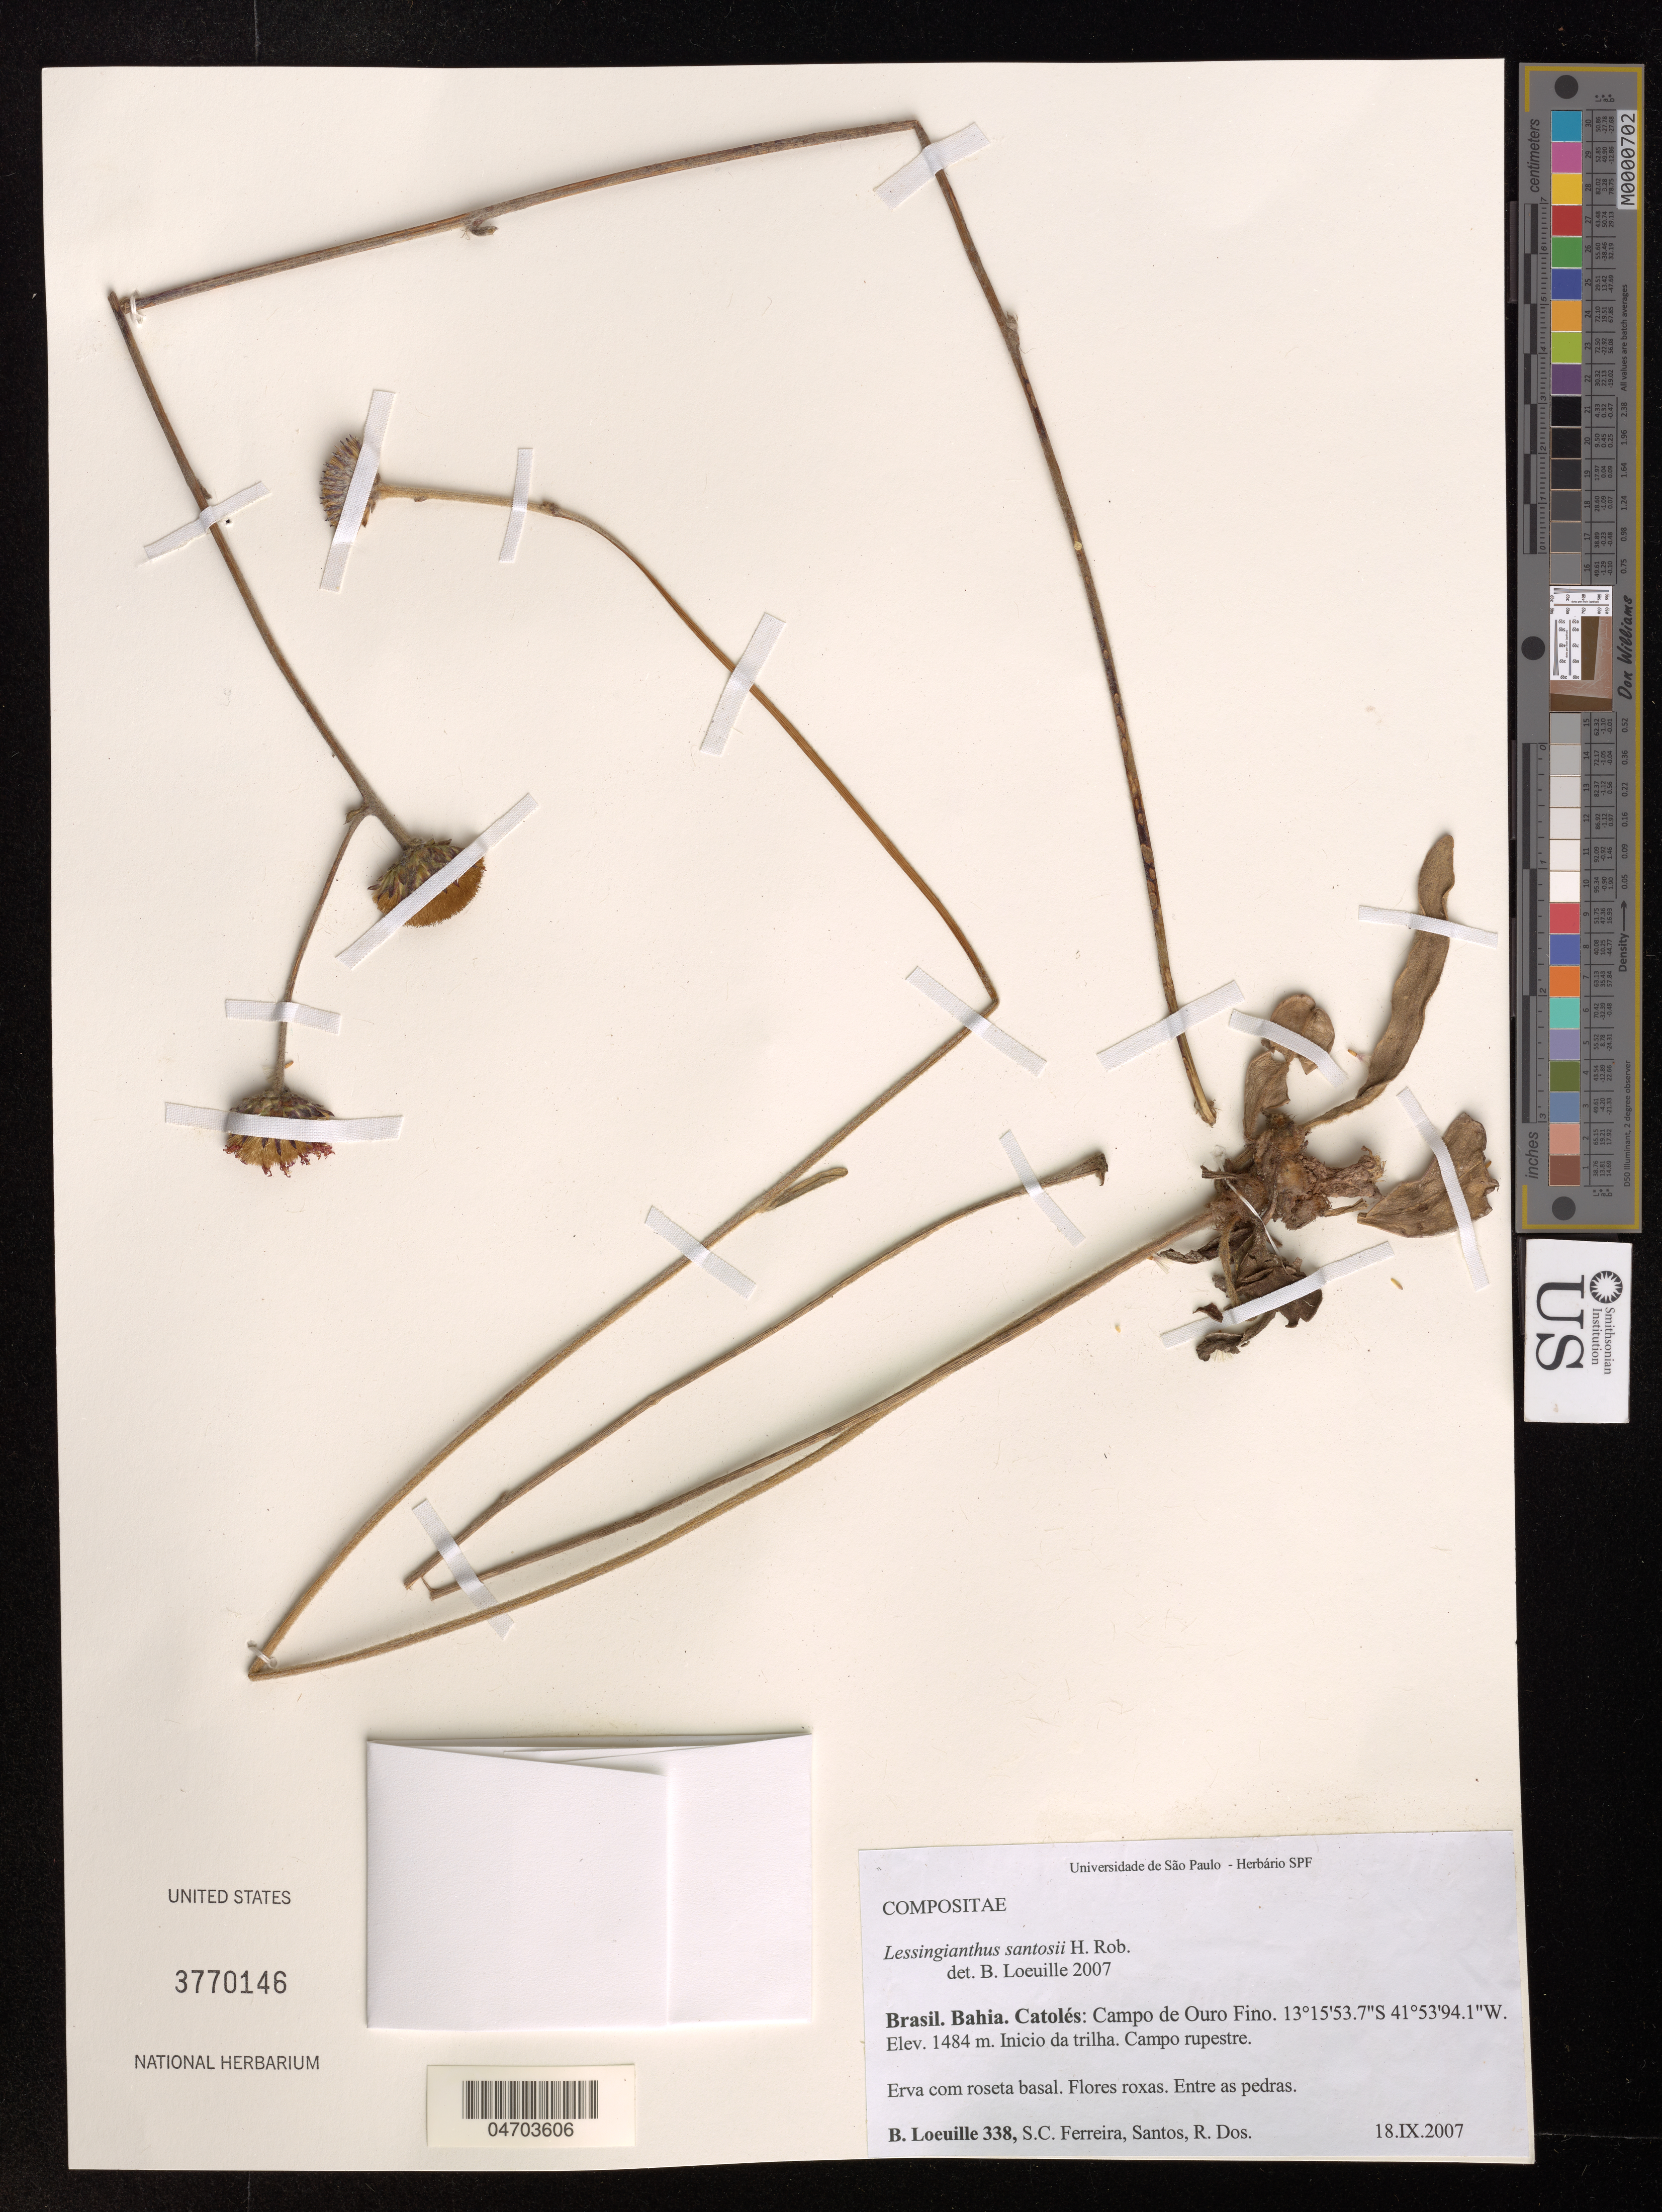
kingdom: Plantae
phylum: Tracheophyta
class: Magnoliopsida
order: Asterales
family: Asteraceae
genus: Lessingianthus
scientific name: Lessingianthus santosii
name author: (H. Rob.) H. Rob.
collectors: B. Loeuille & S. C. Ferreira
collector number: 338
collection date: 2007-09-18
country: Brazil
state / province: Bahia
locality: Campo de Ouro Fino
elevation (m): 1484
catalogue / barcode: US 3770146